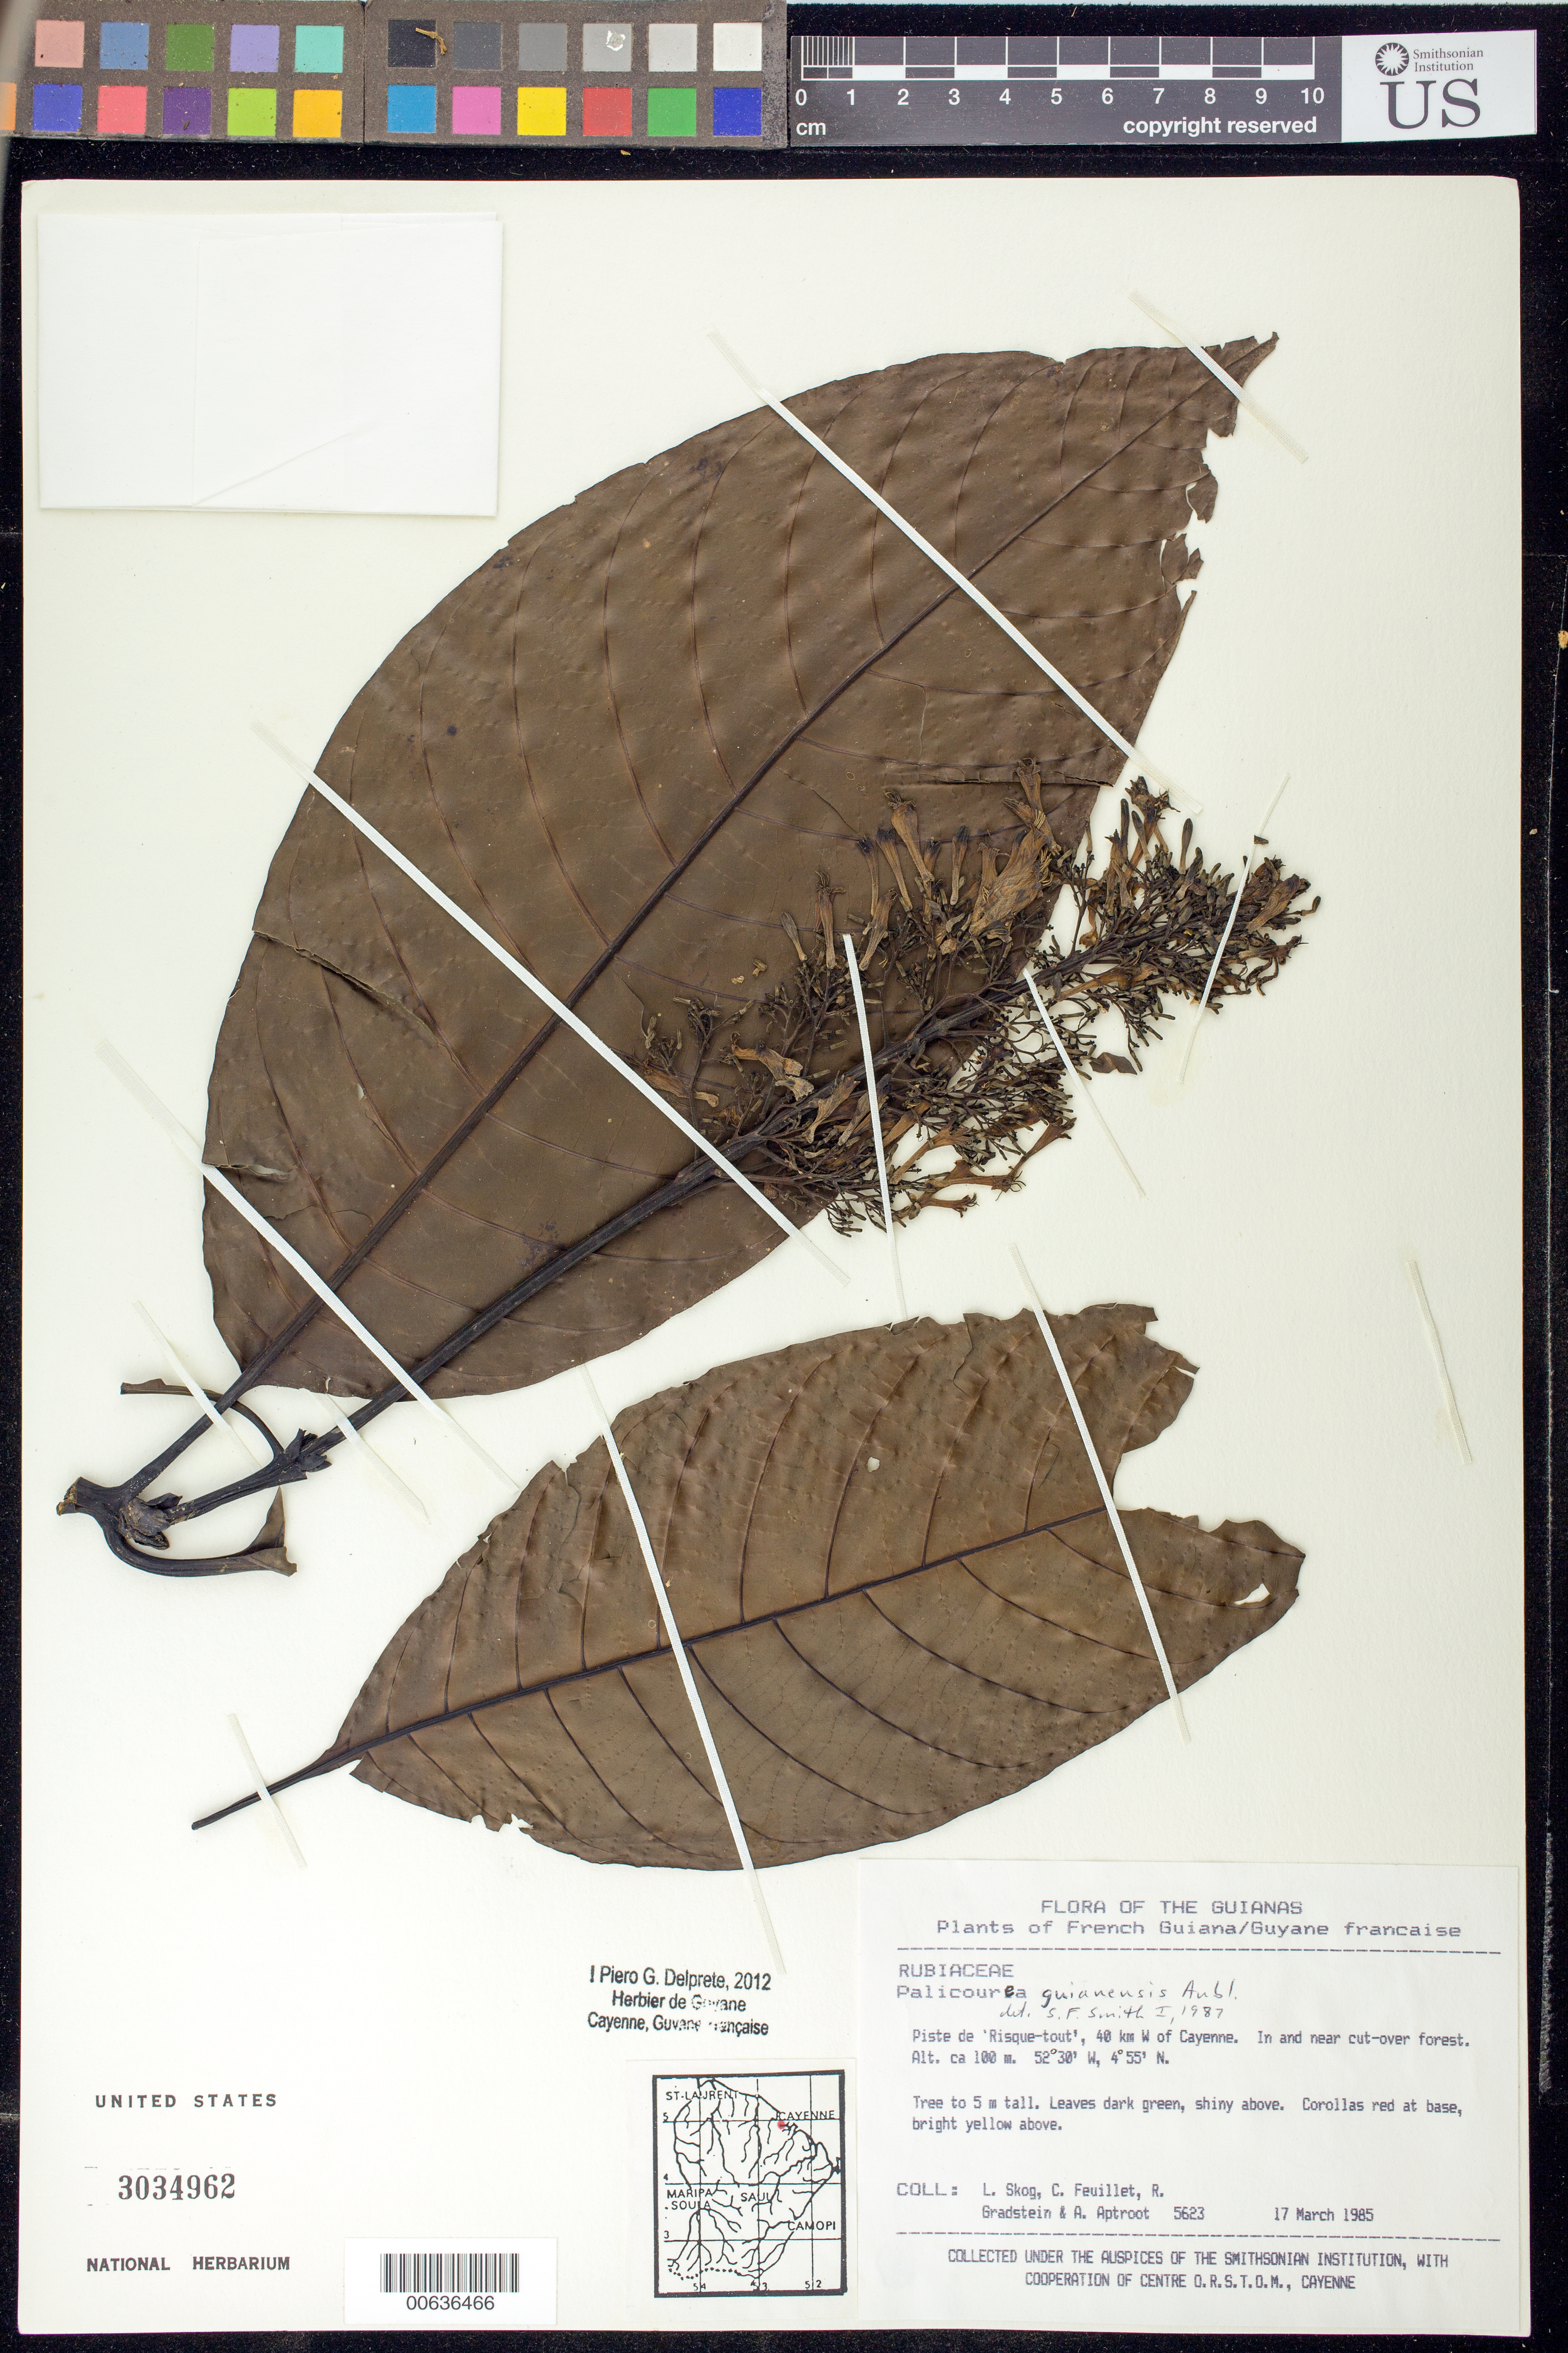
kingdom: Plantae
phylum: Tracheophyta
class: Magnoliopsida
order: Gentianales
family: Rubiaceae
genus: Palicourea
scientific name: Palicourea guianensis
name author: Aubl.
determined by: Smith, Stephen F., (US), NMNH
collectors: L. E. Skog, C. Feuillet, R. Gradstein & A. Aptroot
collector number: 5623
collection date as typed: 17 March 1985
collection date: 1985-03-17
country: French Guiana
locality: Piste de 'Risque-tout', 40 km W of Cayenne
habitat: In and near cut-over forest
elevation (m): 100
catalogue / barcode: US 3034962